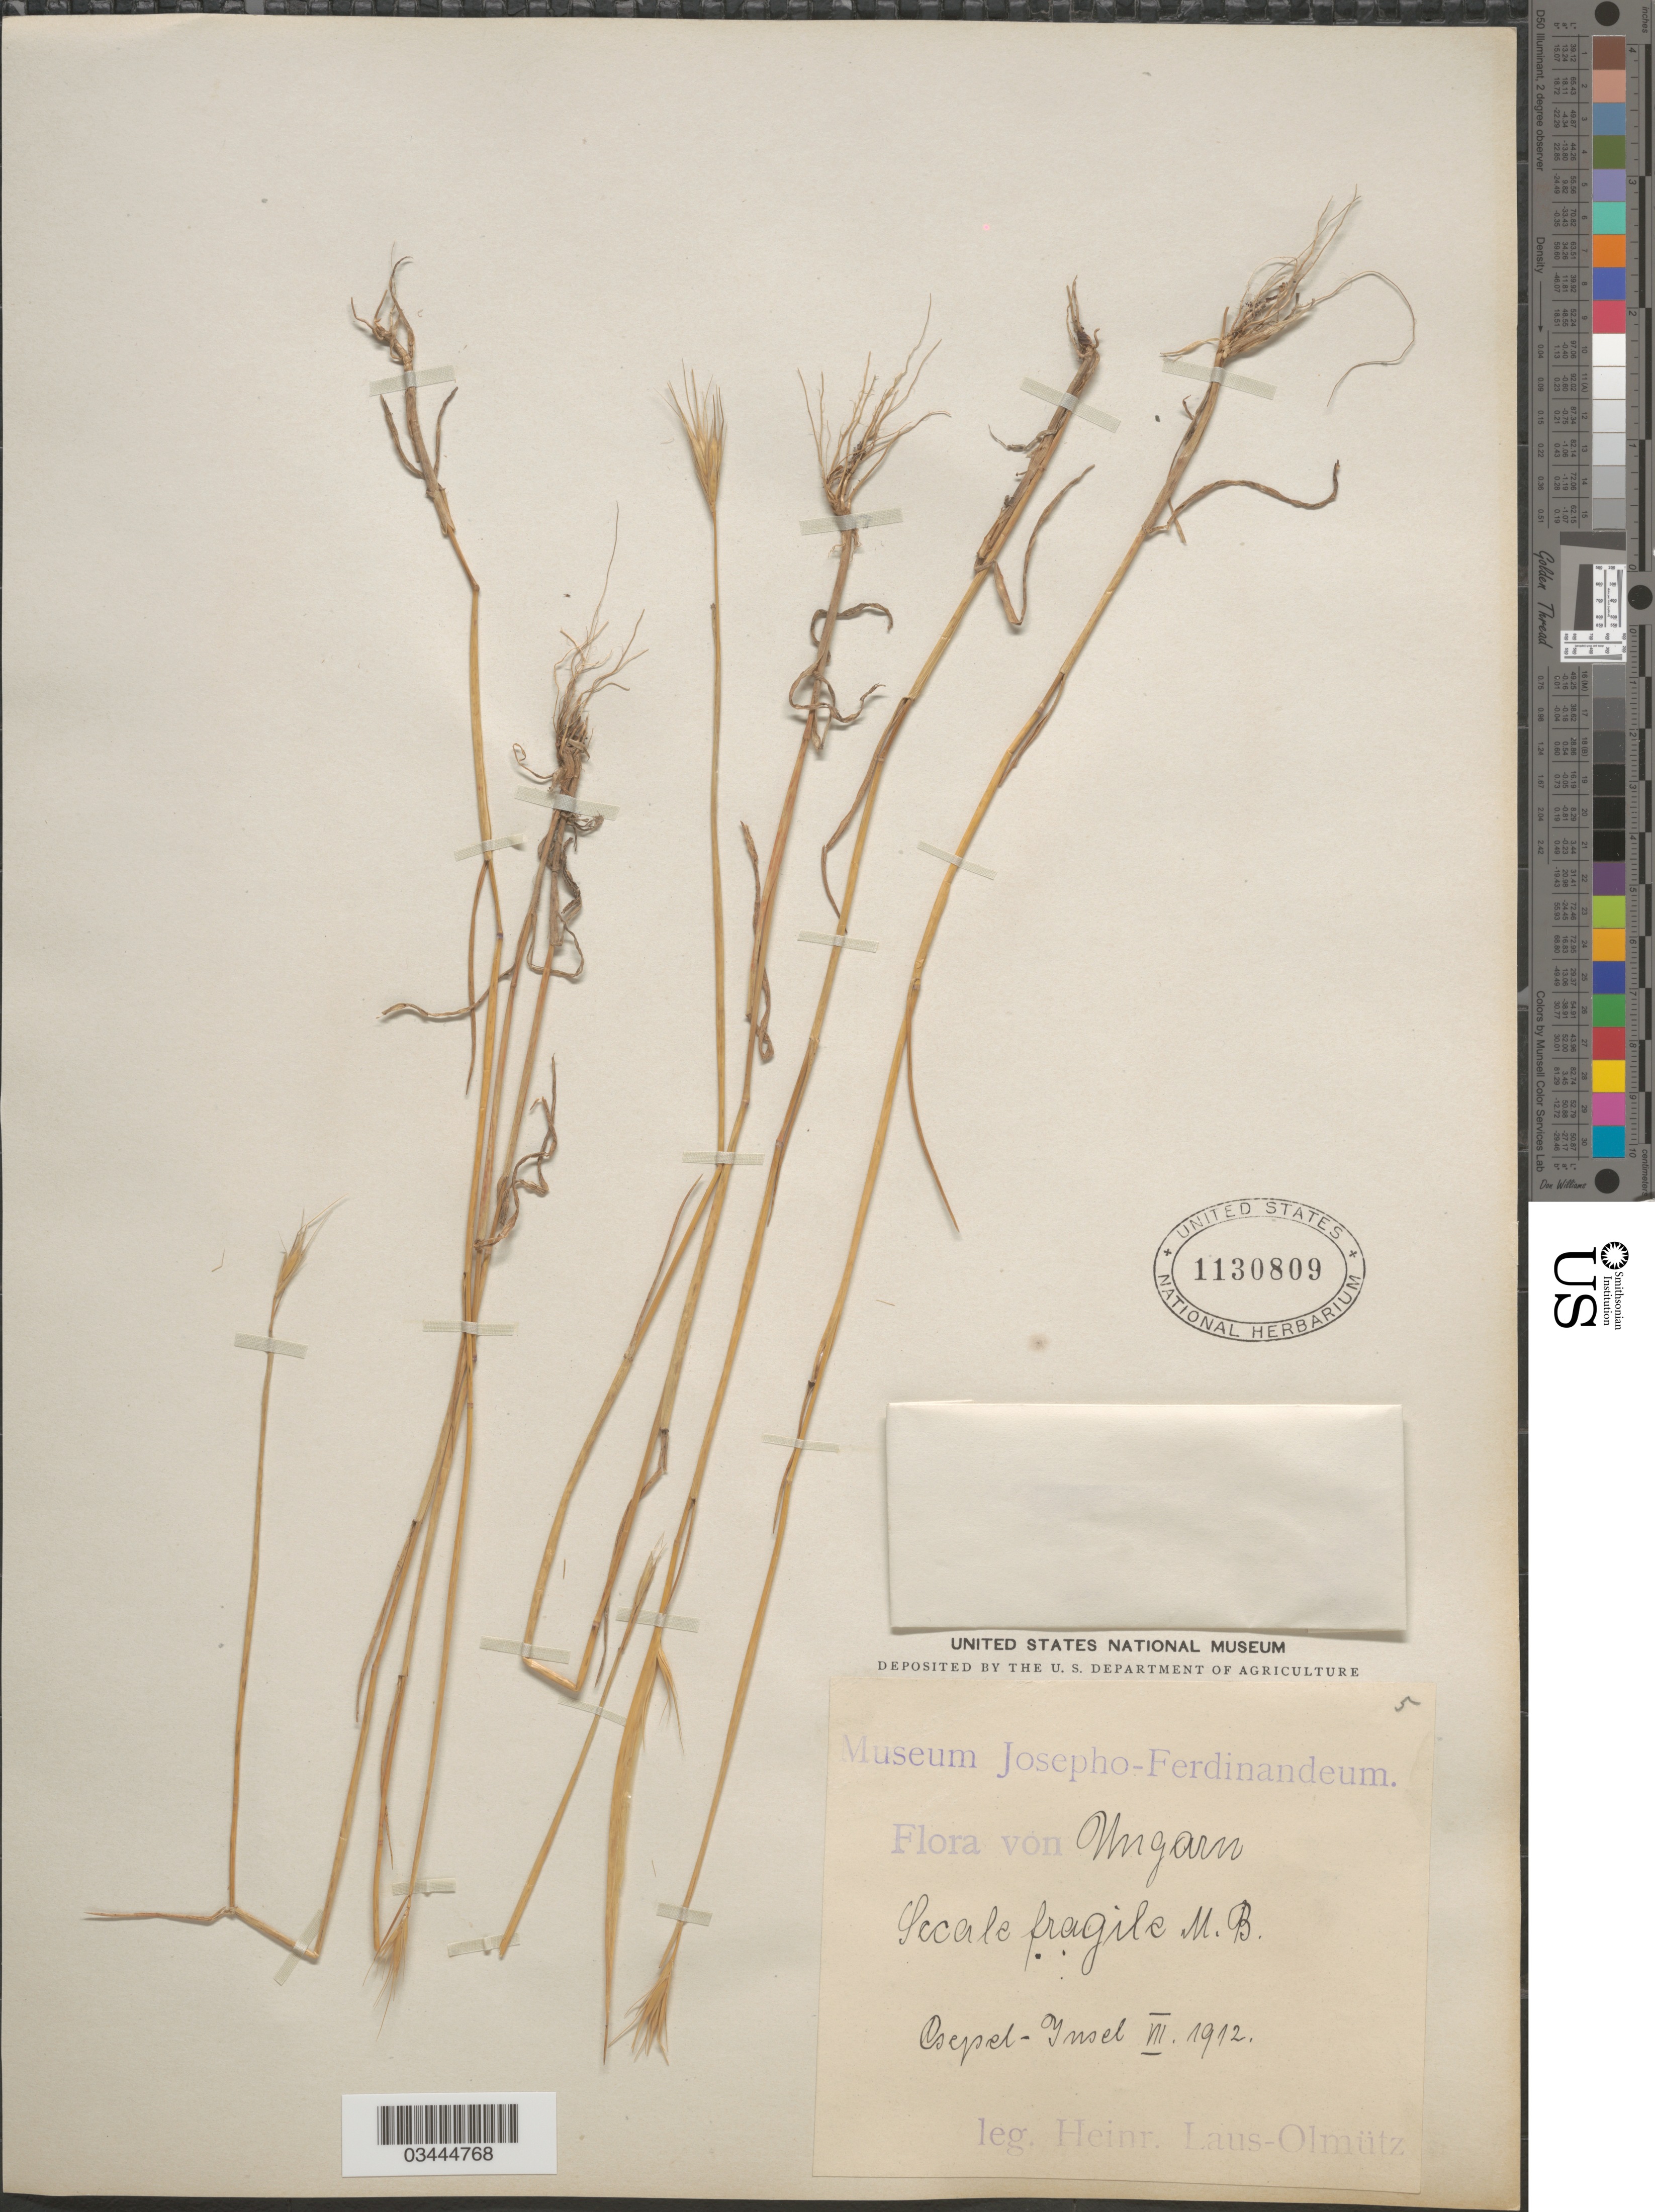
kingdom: Plantae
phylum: Tracheophyta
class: Liliopsida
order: Poales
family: Poaceae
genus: Secale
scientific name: Secale sylvestre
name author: Host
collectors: H. Laus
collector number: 5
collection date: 1912-07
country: Hungary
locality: Ungarn. Csepel- Insel.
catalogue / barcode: US 1130809